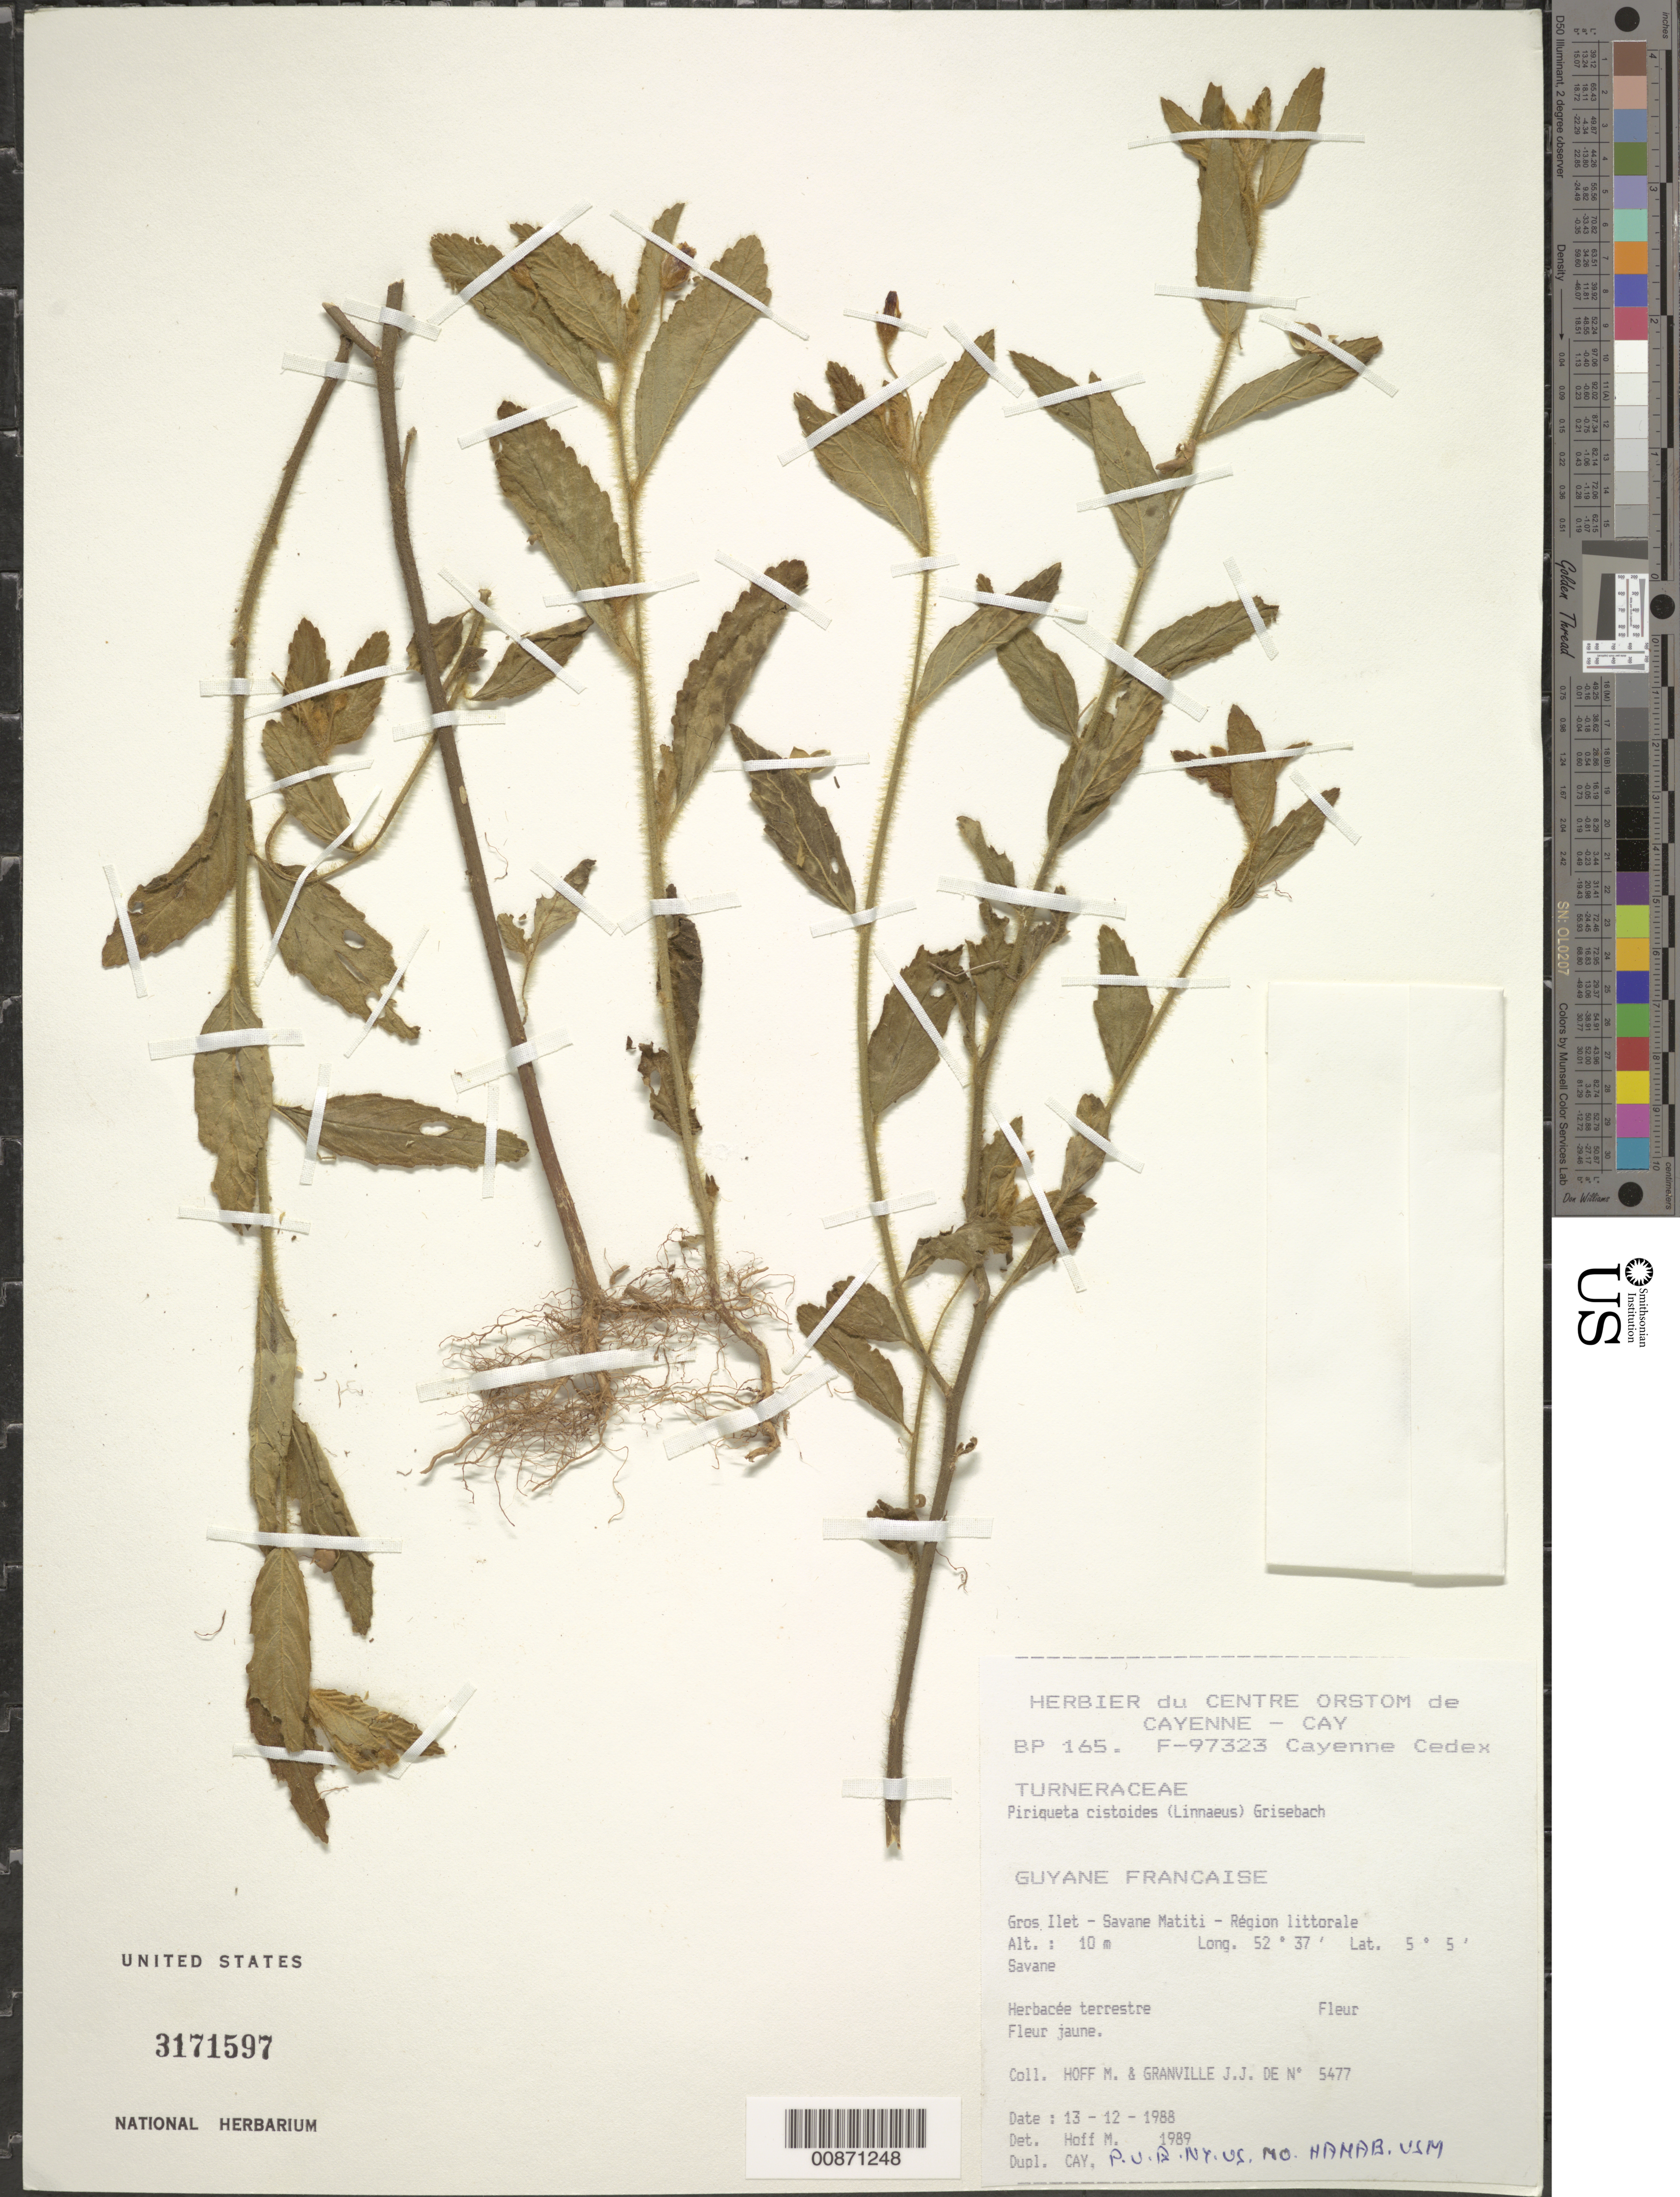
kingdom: Plantae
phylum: Tracheophyta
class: Magnoliopsida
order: Malpighiales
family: Turneraceae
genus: Piriqueta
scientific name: Piriqueta cistoides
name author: (L.) Griseb.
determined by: Hoff, M.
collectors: M. Hoff & J.-J. de Granville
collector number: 5477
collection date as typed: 13-Dec-88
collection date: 1988-12-13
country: French Guiana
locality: Gros Ilet, Savane Matiti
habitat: Savane, region littorale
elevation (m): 10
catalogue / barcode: US 3171597